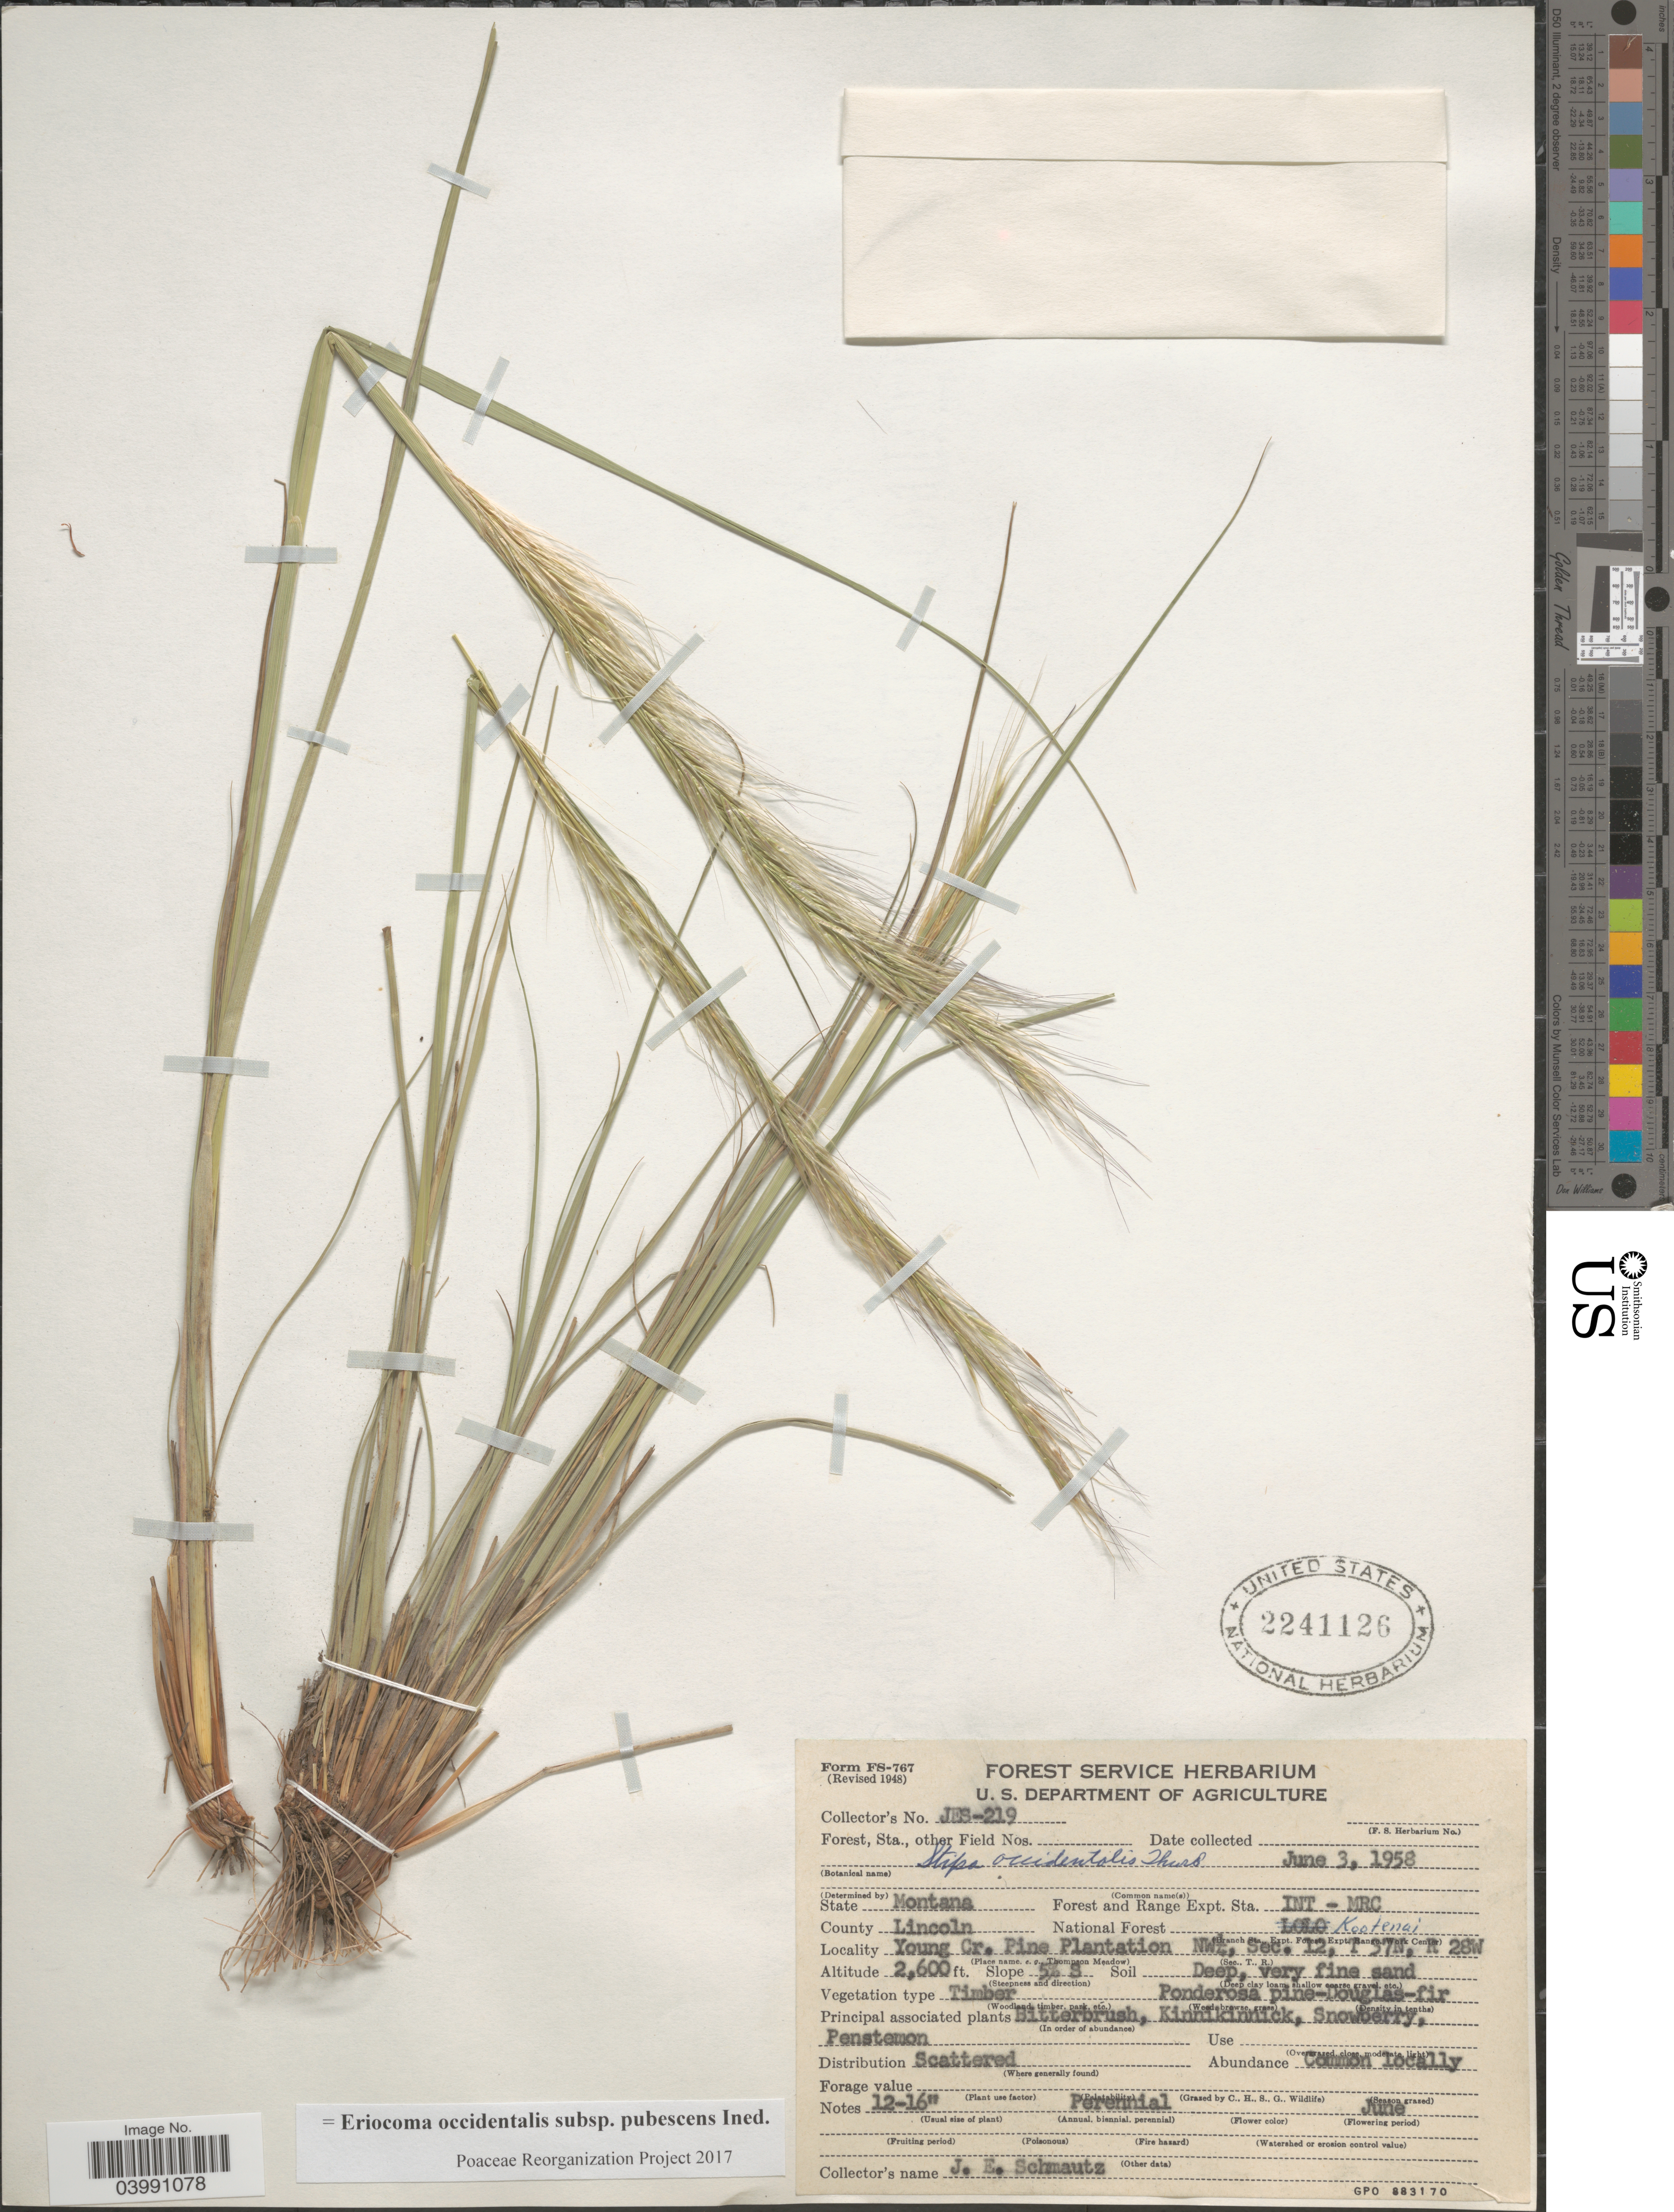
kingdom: Plantae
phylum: Tracheophyta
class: Liliopsida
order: Poales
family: Poaceae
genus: Eriocoma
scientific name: Eriocoma occidentalis subsp. pubescens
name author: (Vasey) Romasch.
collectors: J. Schmautz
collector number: JES-219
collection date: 1958-06-03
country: United States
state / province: Montana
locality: INT - MRC. County Lincoln. Kootenai. Young Cr. Pine Plantation NW ¼, Sec. 12, T 37N, R 28W.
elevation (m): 792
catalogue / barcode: US 2241126